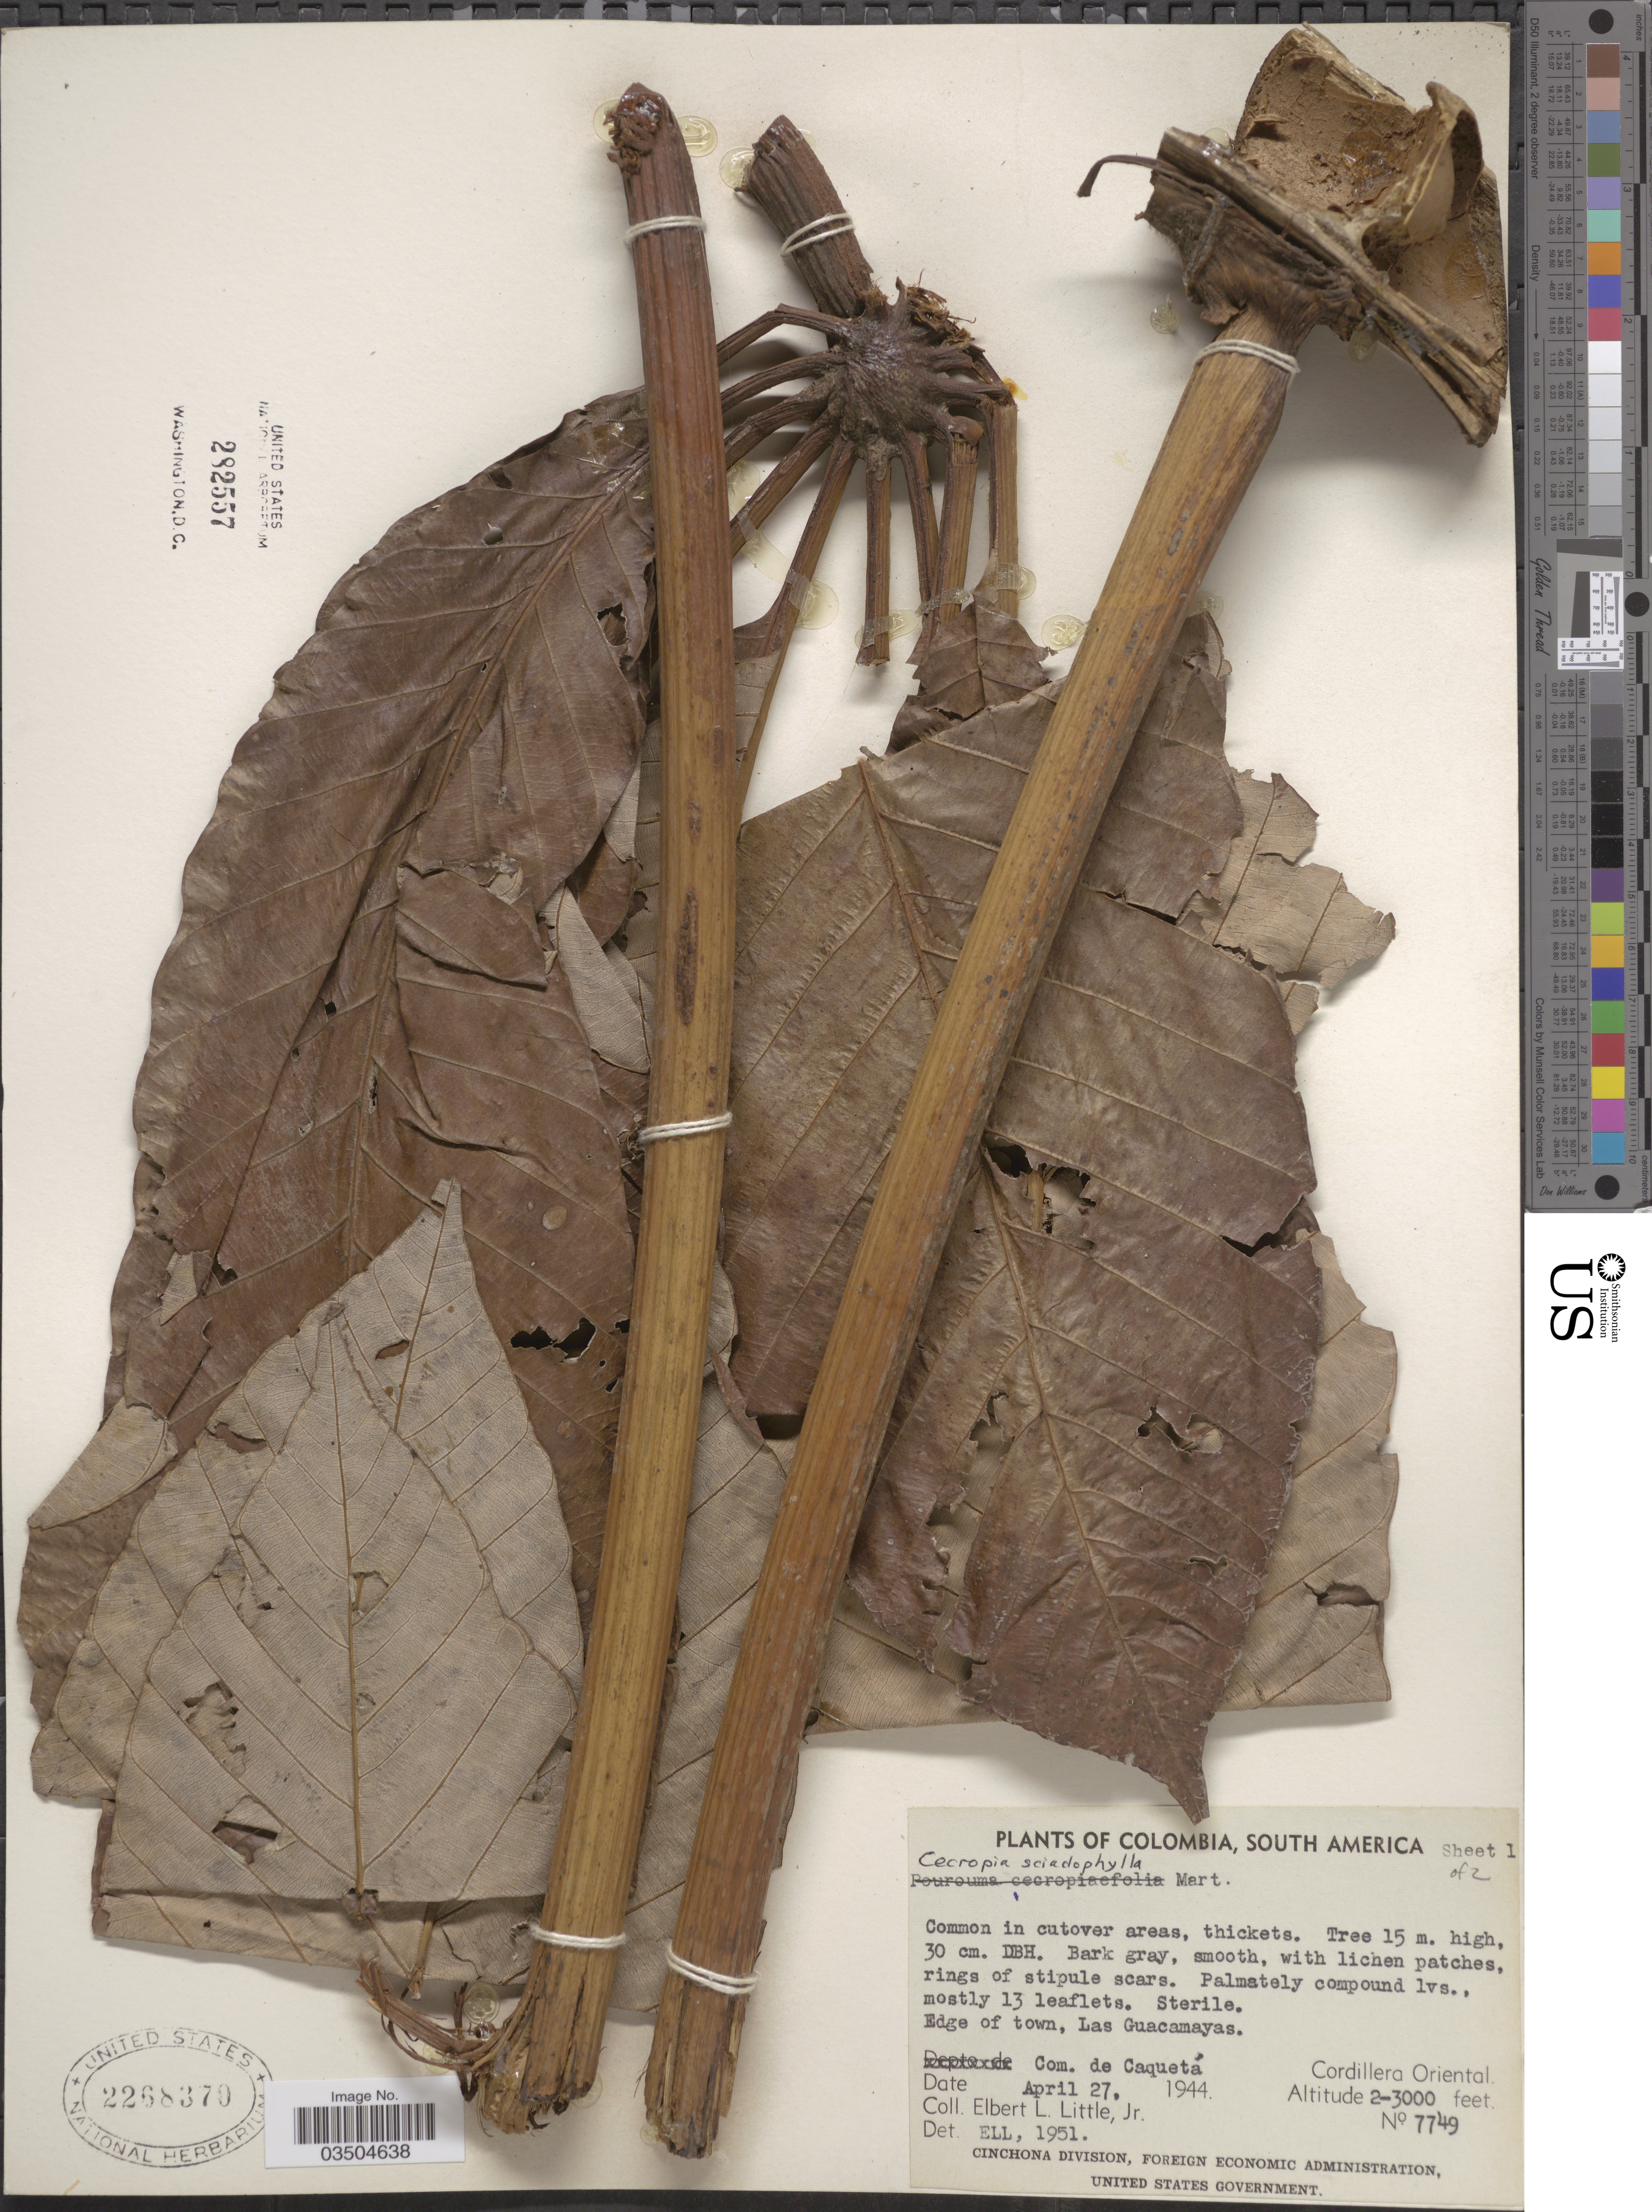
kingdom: Plantae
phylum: Tracheophyta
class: Magnoliopsida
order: Rosales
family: Urticaceae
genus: Cecropia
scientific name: Cecropia sciadophylla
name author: Mart.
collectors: E. L. Little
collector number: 7749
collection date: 1944-04-27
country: Colombia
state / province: Caquetá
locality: Edge of town, Las Guacamayas. Com. de Caquetá. Cordillera Oriental.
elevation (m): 610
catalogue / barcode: US 2268370